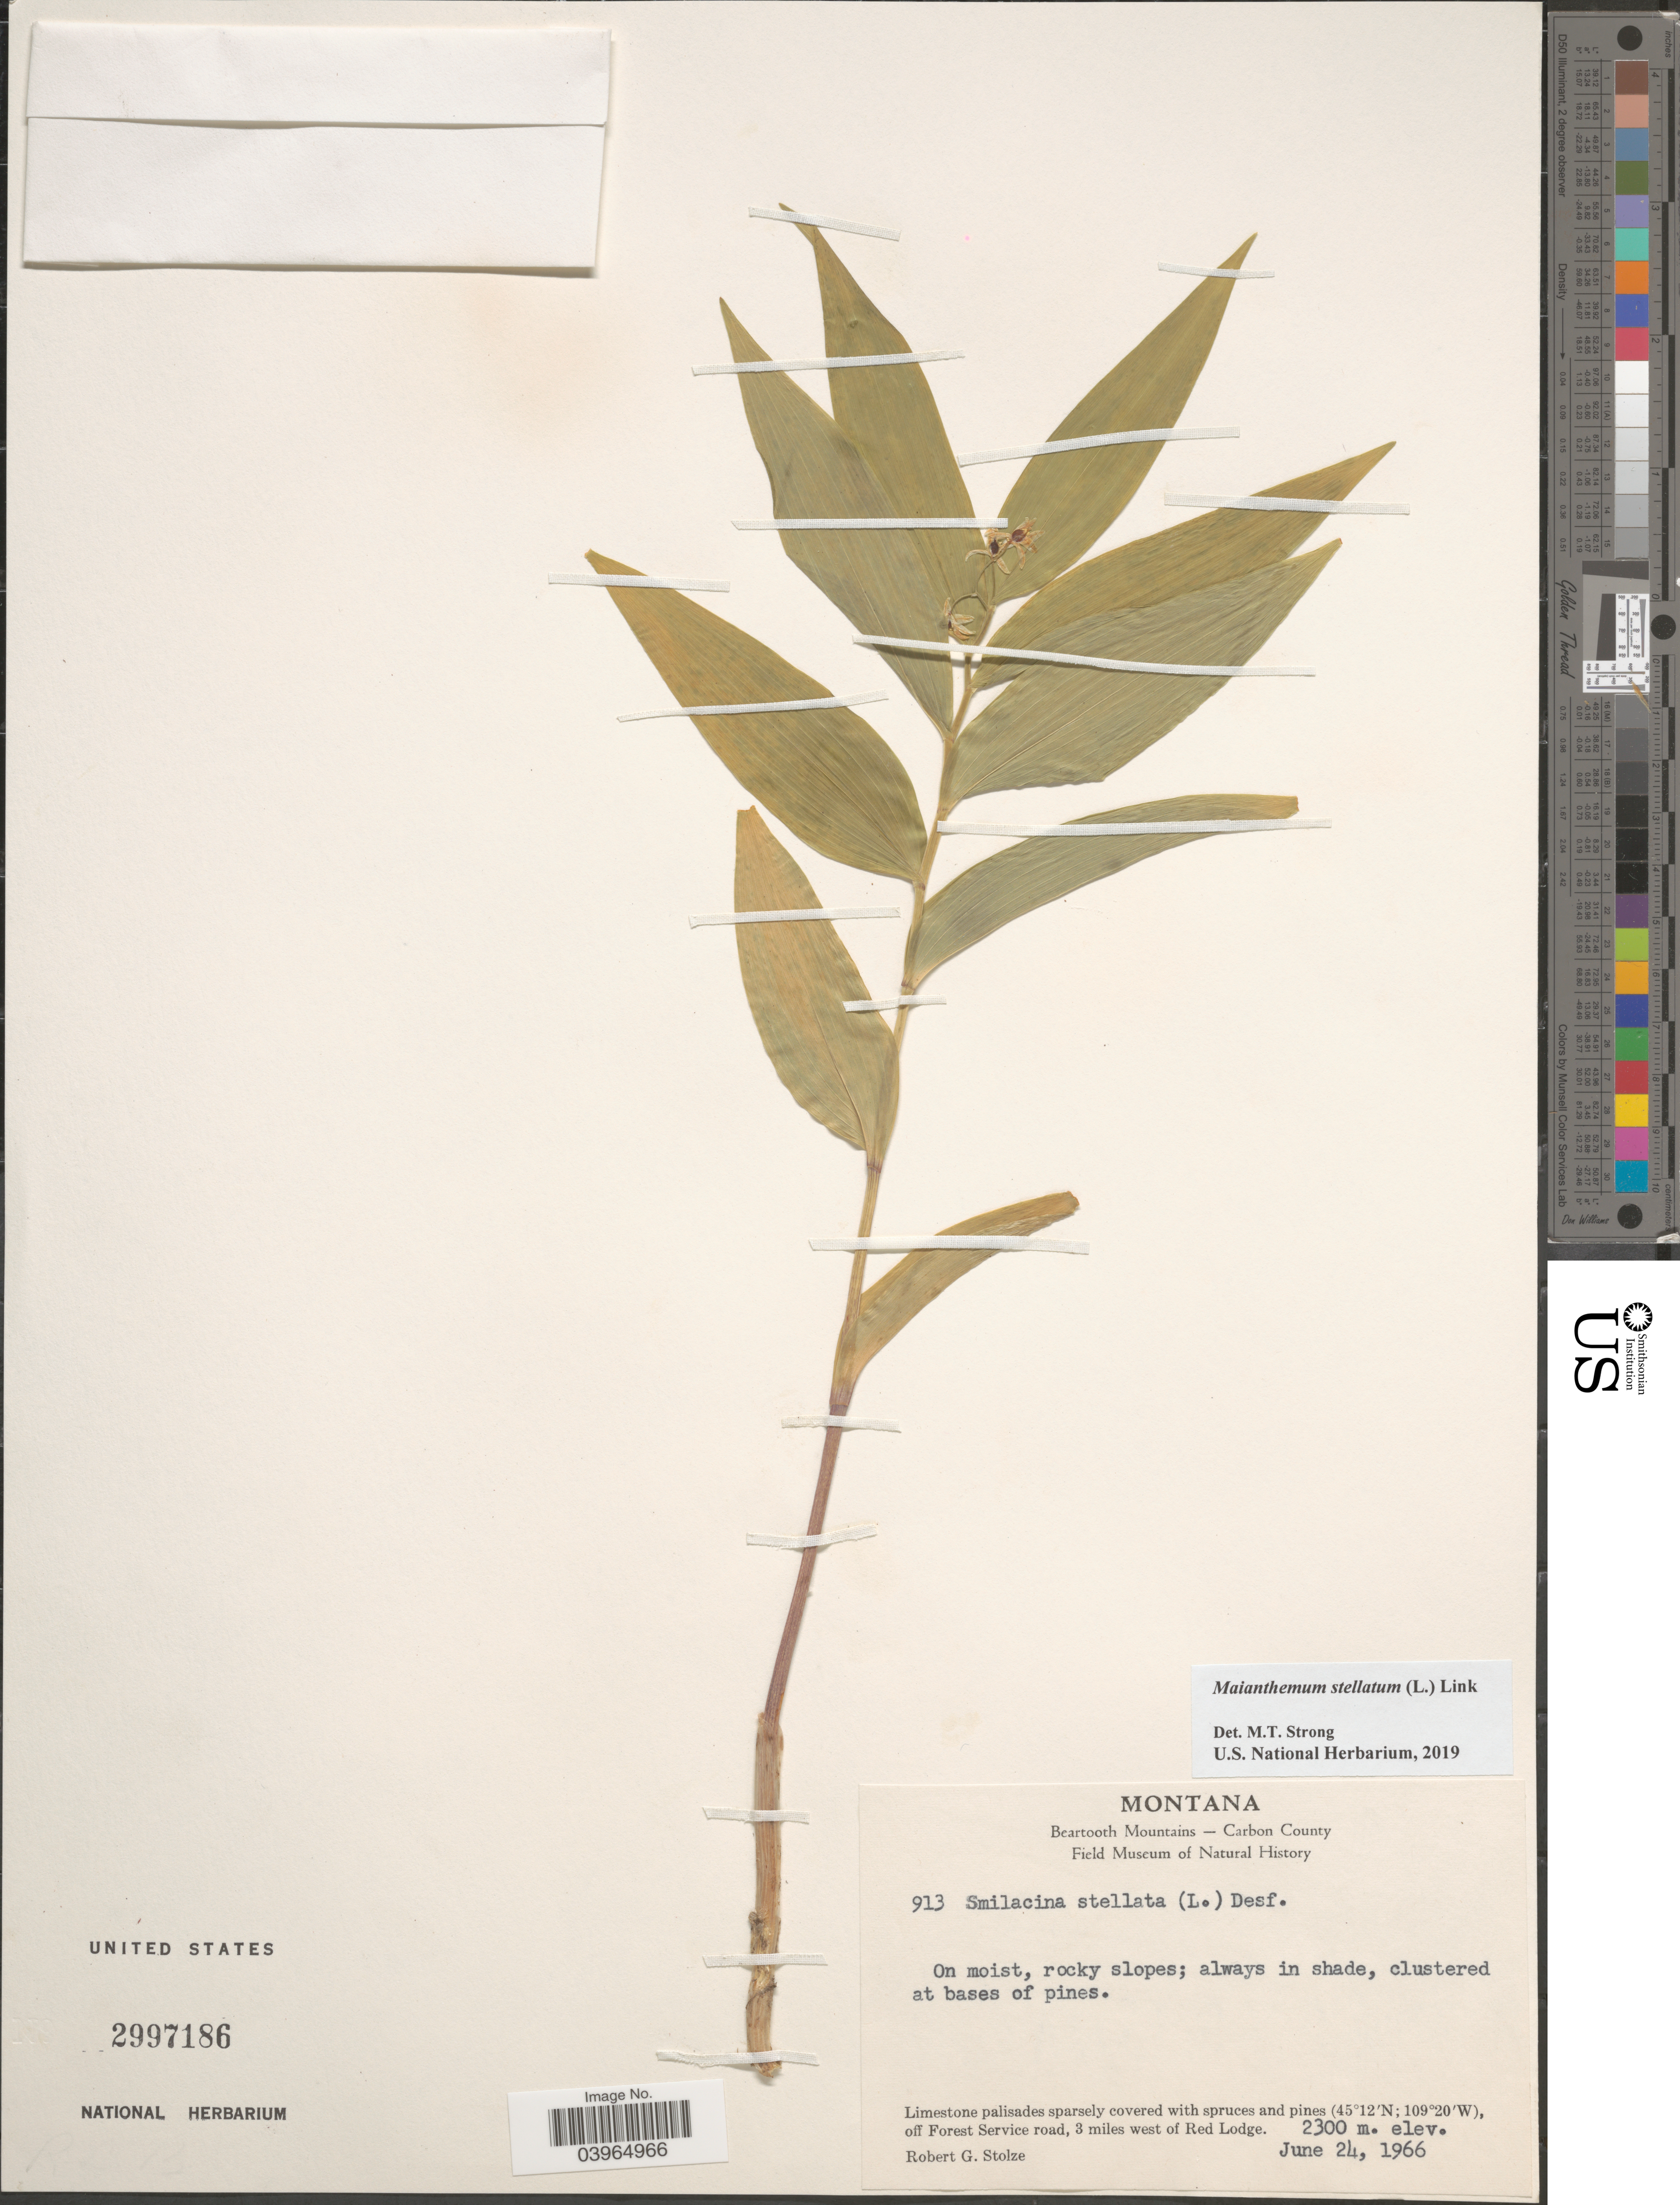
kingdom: Plantae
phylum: Tracheophyta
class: Liliopsida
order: Asparagales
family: Asparagaceae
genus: Maianthemum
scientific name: Maianthemum stellatum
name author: (L.) Link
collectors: R. G. Stolze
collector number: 913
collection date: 1966-06-24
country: United States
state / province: Montana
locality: Beartooth Mountains - Carbon County. Off Forest Service road, 3 miles west of Red Lodge.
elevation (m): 2300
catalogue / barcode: US 2997186